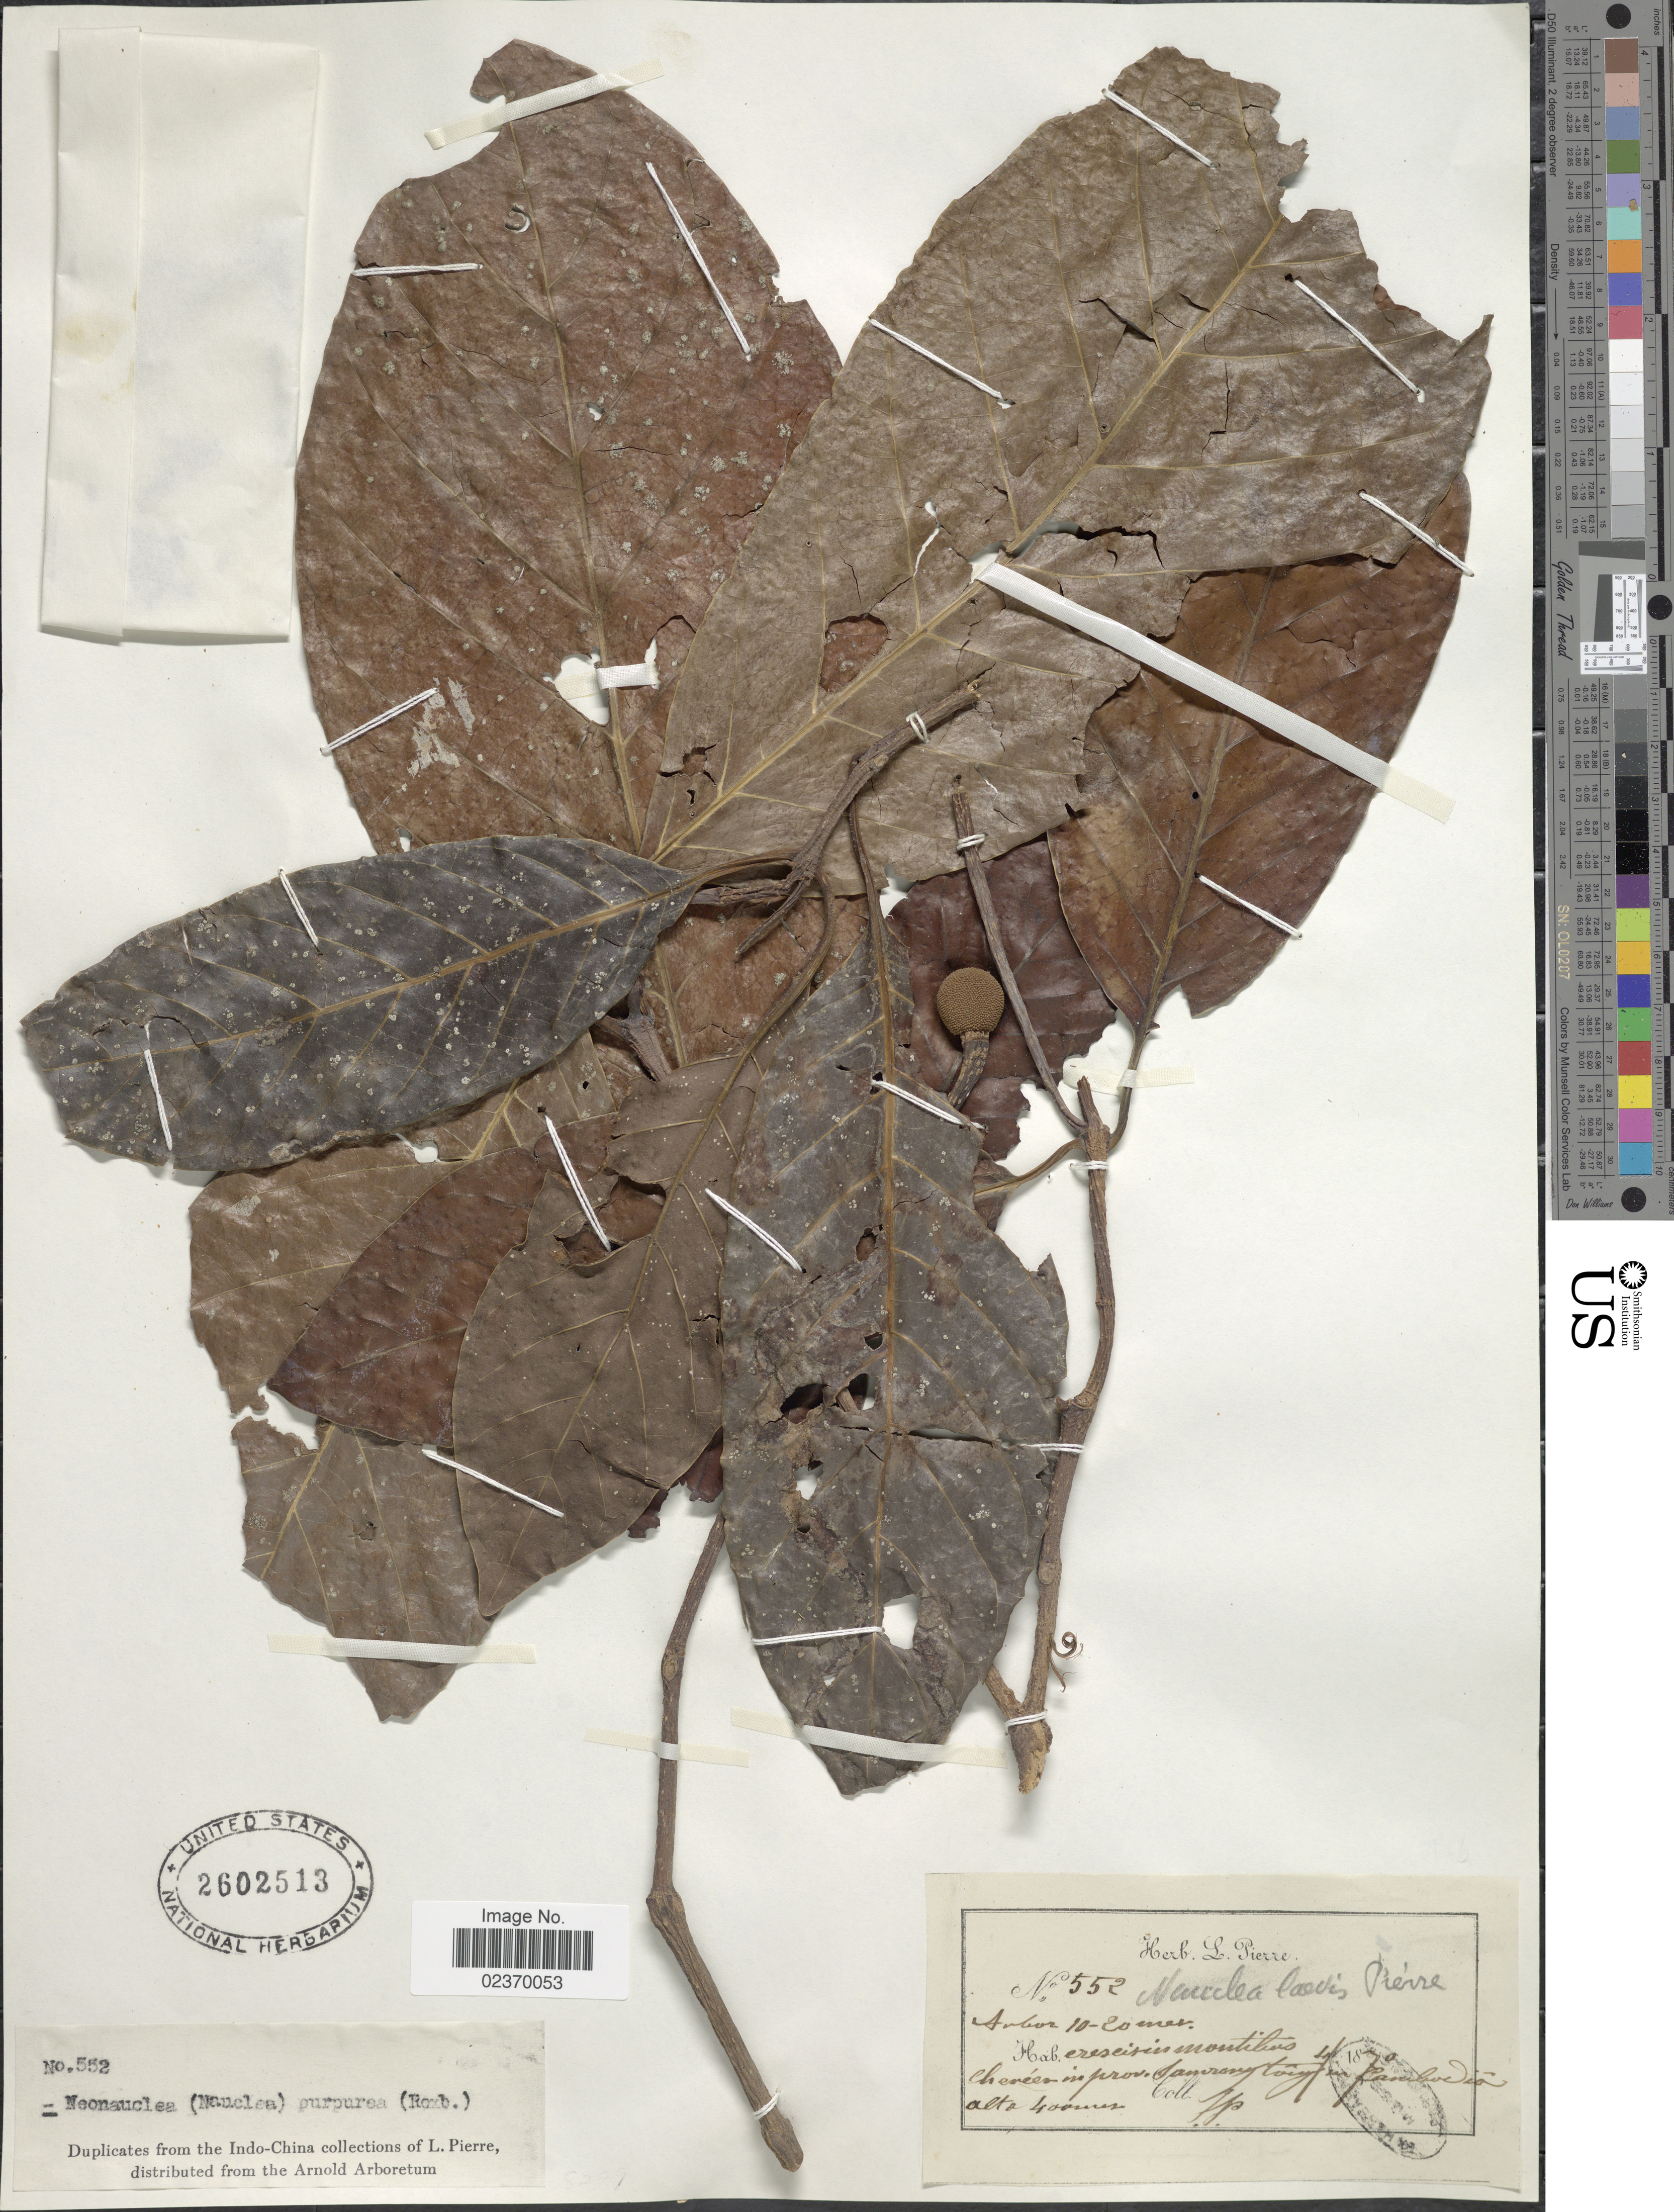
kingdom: Plantae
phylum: Tracheophyta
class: Magnoliopsida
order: Gentianales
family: Rubiaceae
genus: Neonauclea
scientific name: Neonauclea purpurea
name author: (Roxb.) Merr.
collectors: L. Pierre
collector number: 552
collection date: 1870-04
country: Cambodia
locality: Cheréen in prov. Samrongtông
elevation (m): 400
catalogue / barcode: US 2602513